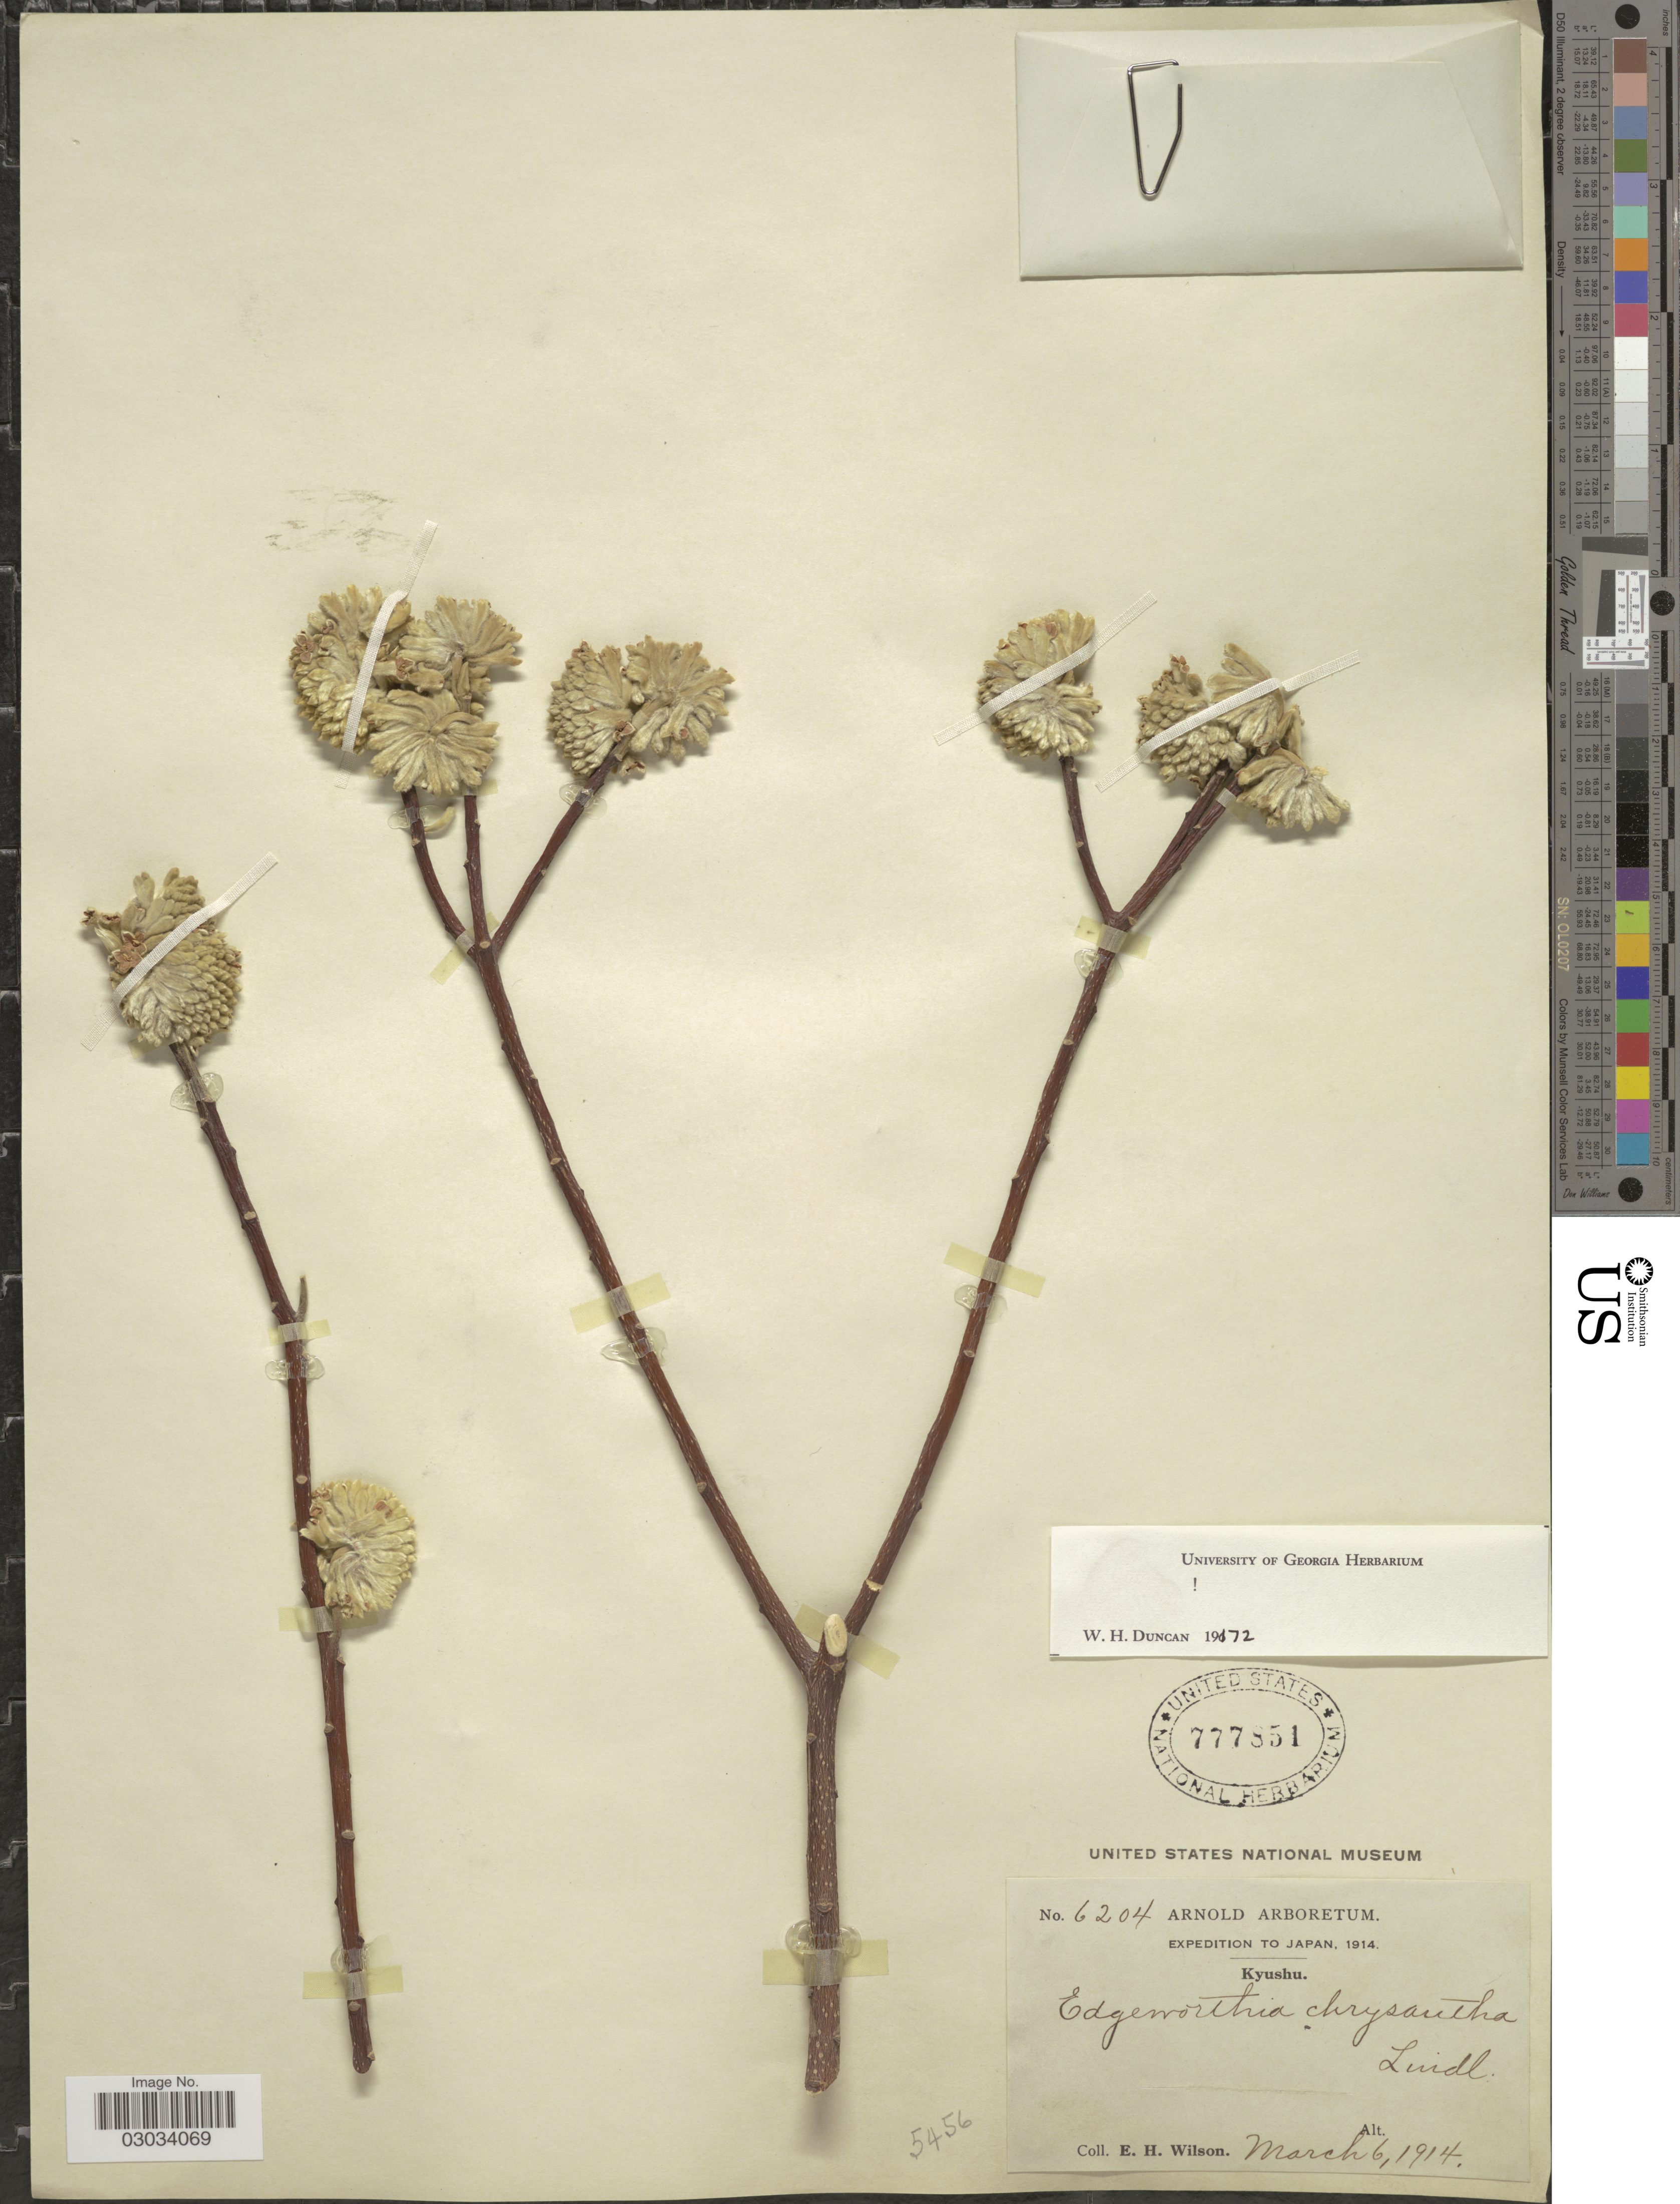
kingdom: Plantae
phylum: Tracheophyta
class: Magnoliopsida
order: Malvales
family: Thymelaeaceae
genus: Edgeworthia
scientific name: Edgeworthia chrysantha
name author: Lindl.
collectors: E. Wilson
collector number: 6204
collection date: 1914-03-06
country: Japan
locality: Kyushu.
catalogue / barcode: US 777851